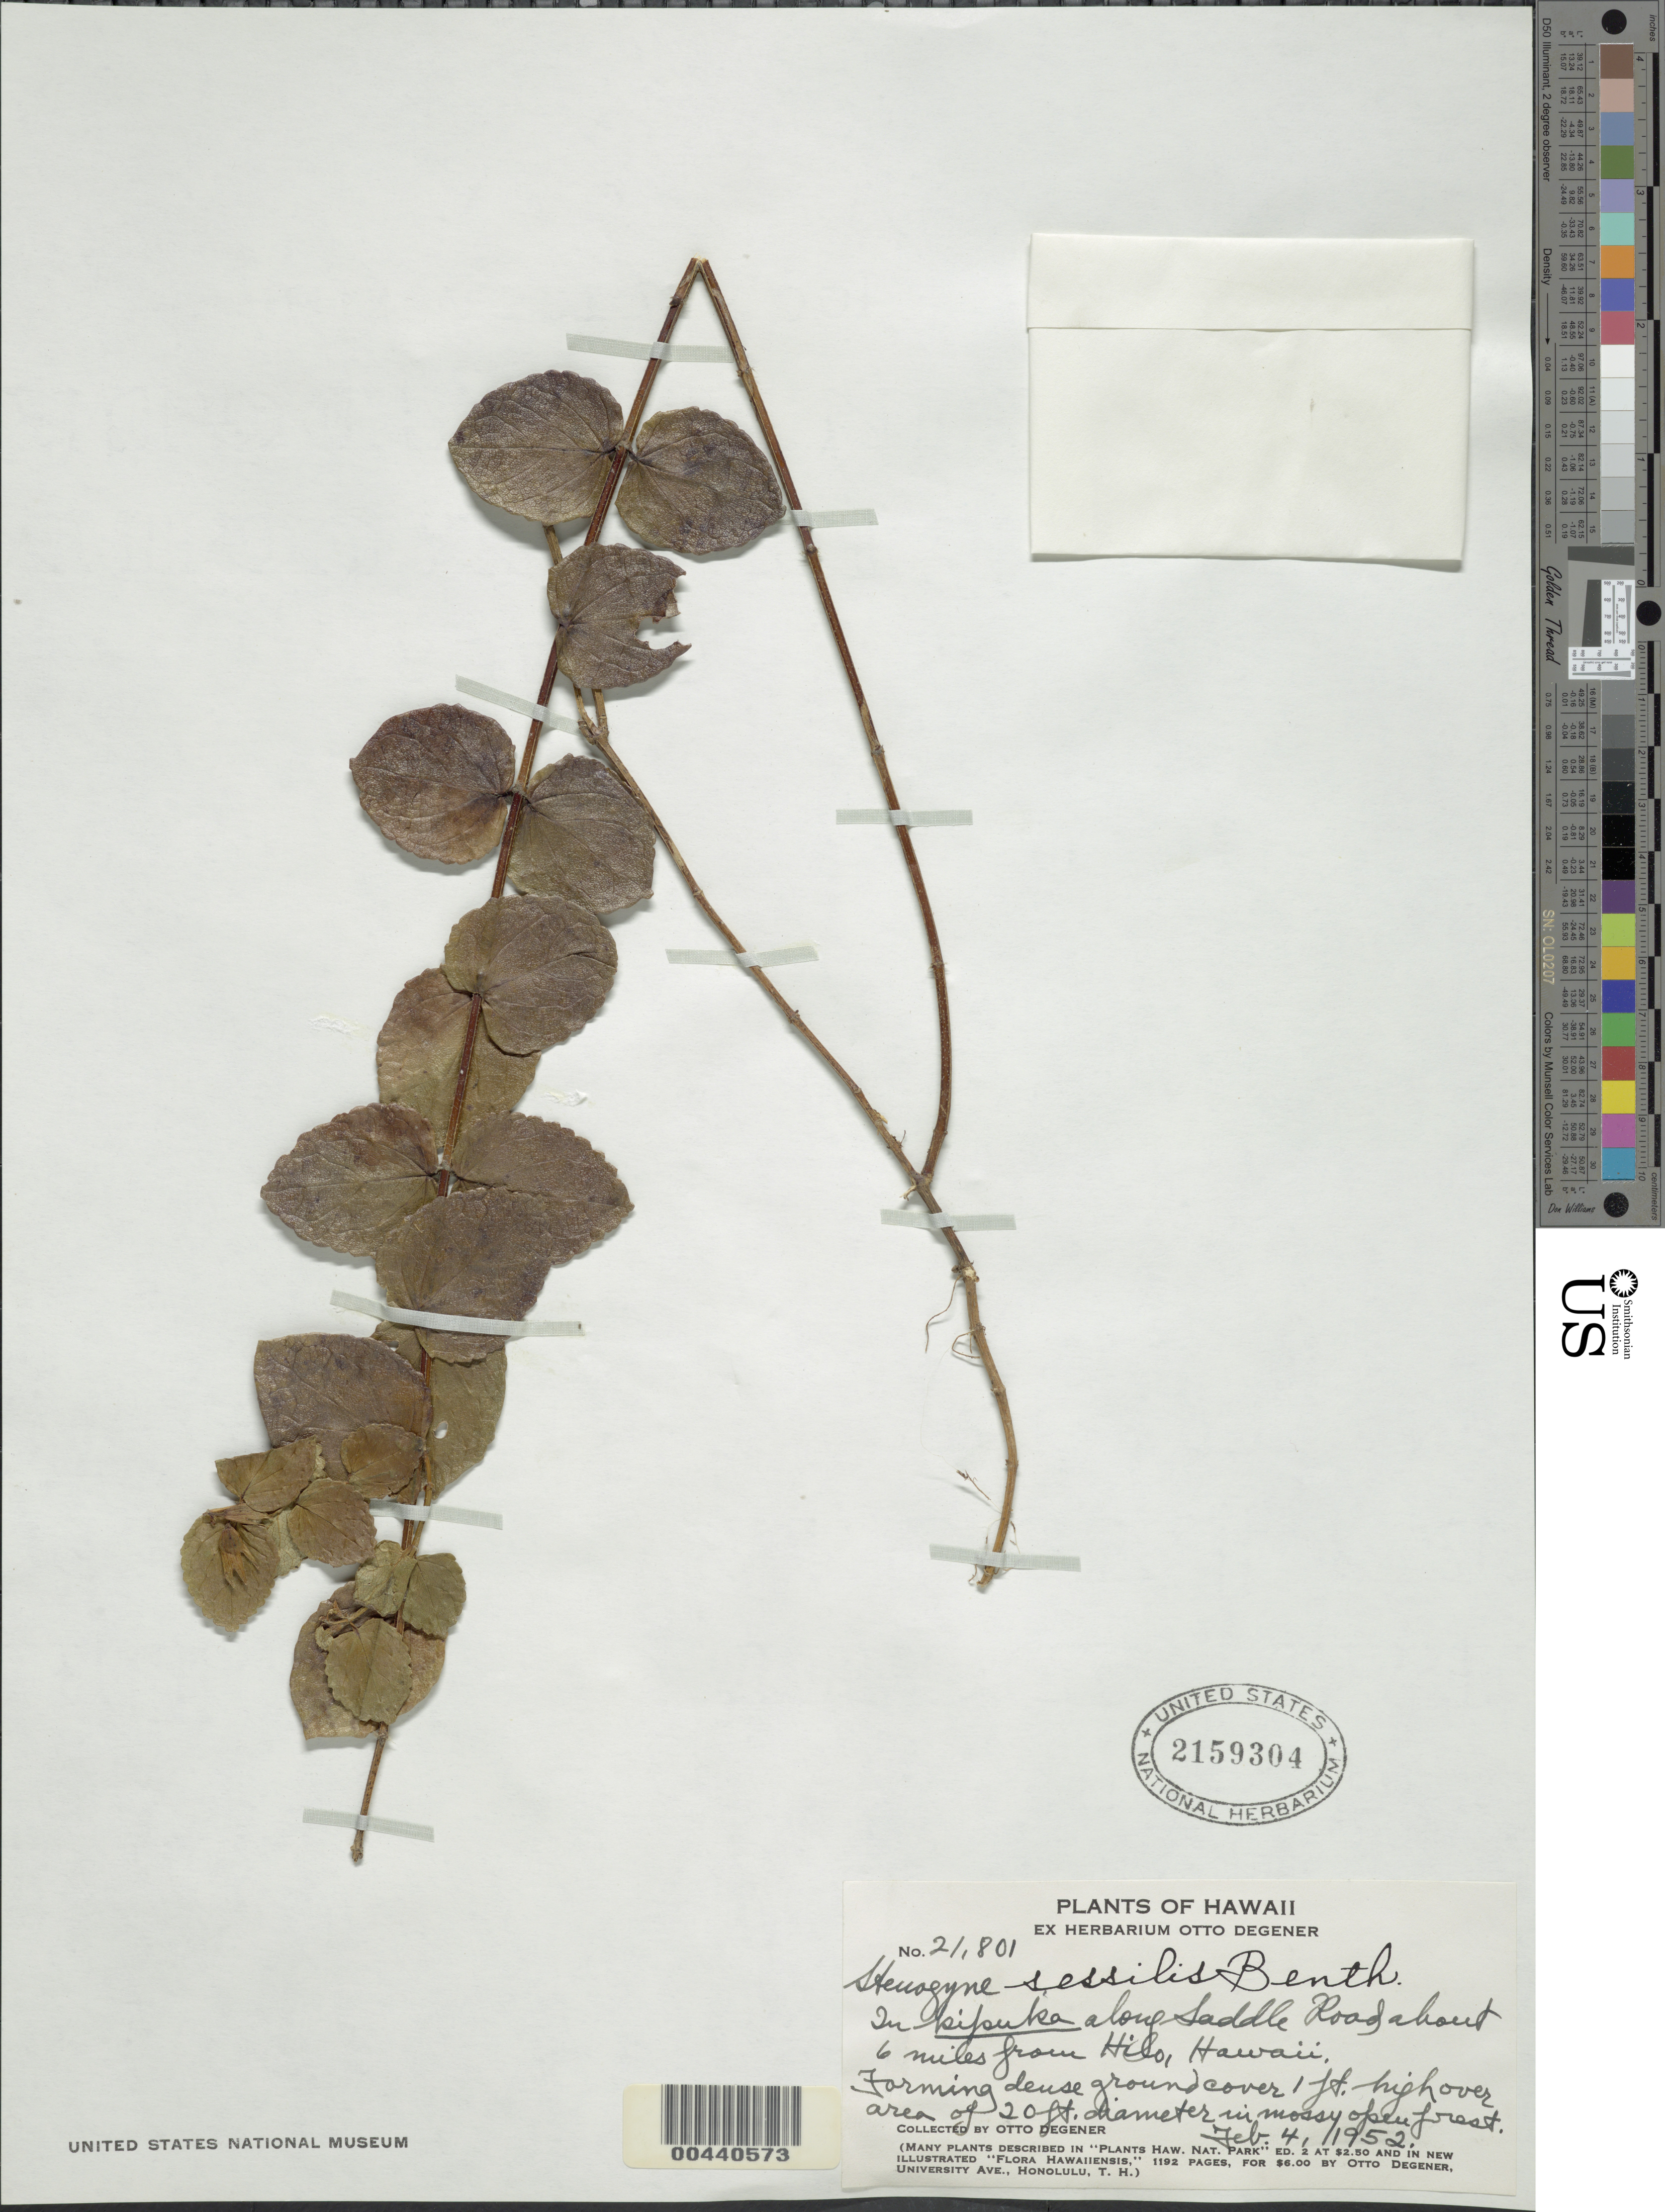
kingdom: Plantae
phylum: Tracheophyta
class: Magnoliopsida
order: Lamiales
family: Lamiaceae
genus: Stenogyne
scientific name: Stenogyne sessilis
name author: Benth.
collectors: O. Degener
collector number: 21801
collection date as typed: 4 Feb 1952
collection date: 1952-02-04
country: United States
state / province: Hawaii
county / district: Hawaii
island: Hawaii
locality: In kipuka along Saddle Road about 6 miles from Hilo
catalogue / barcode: US 2159304